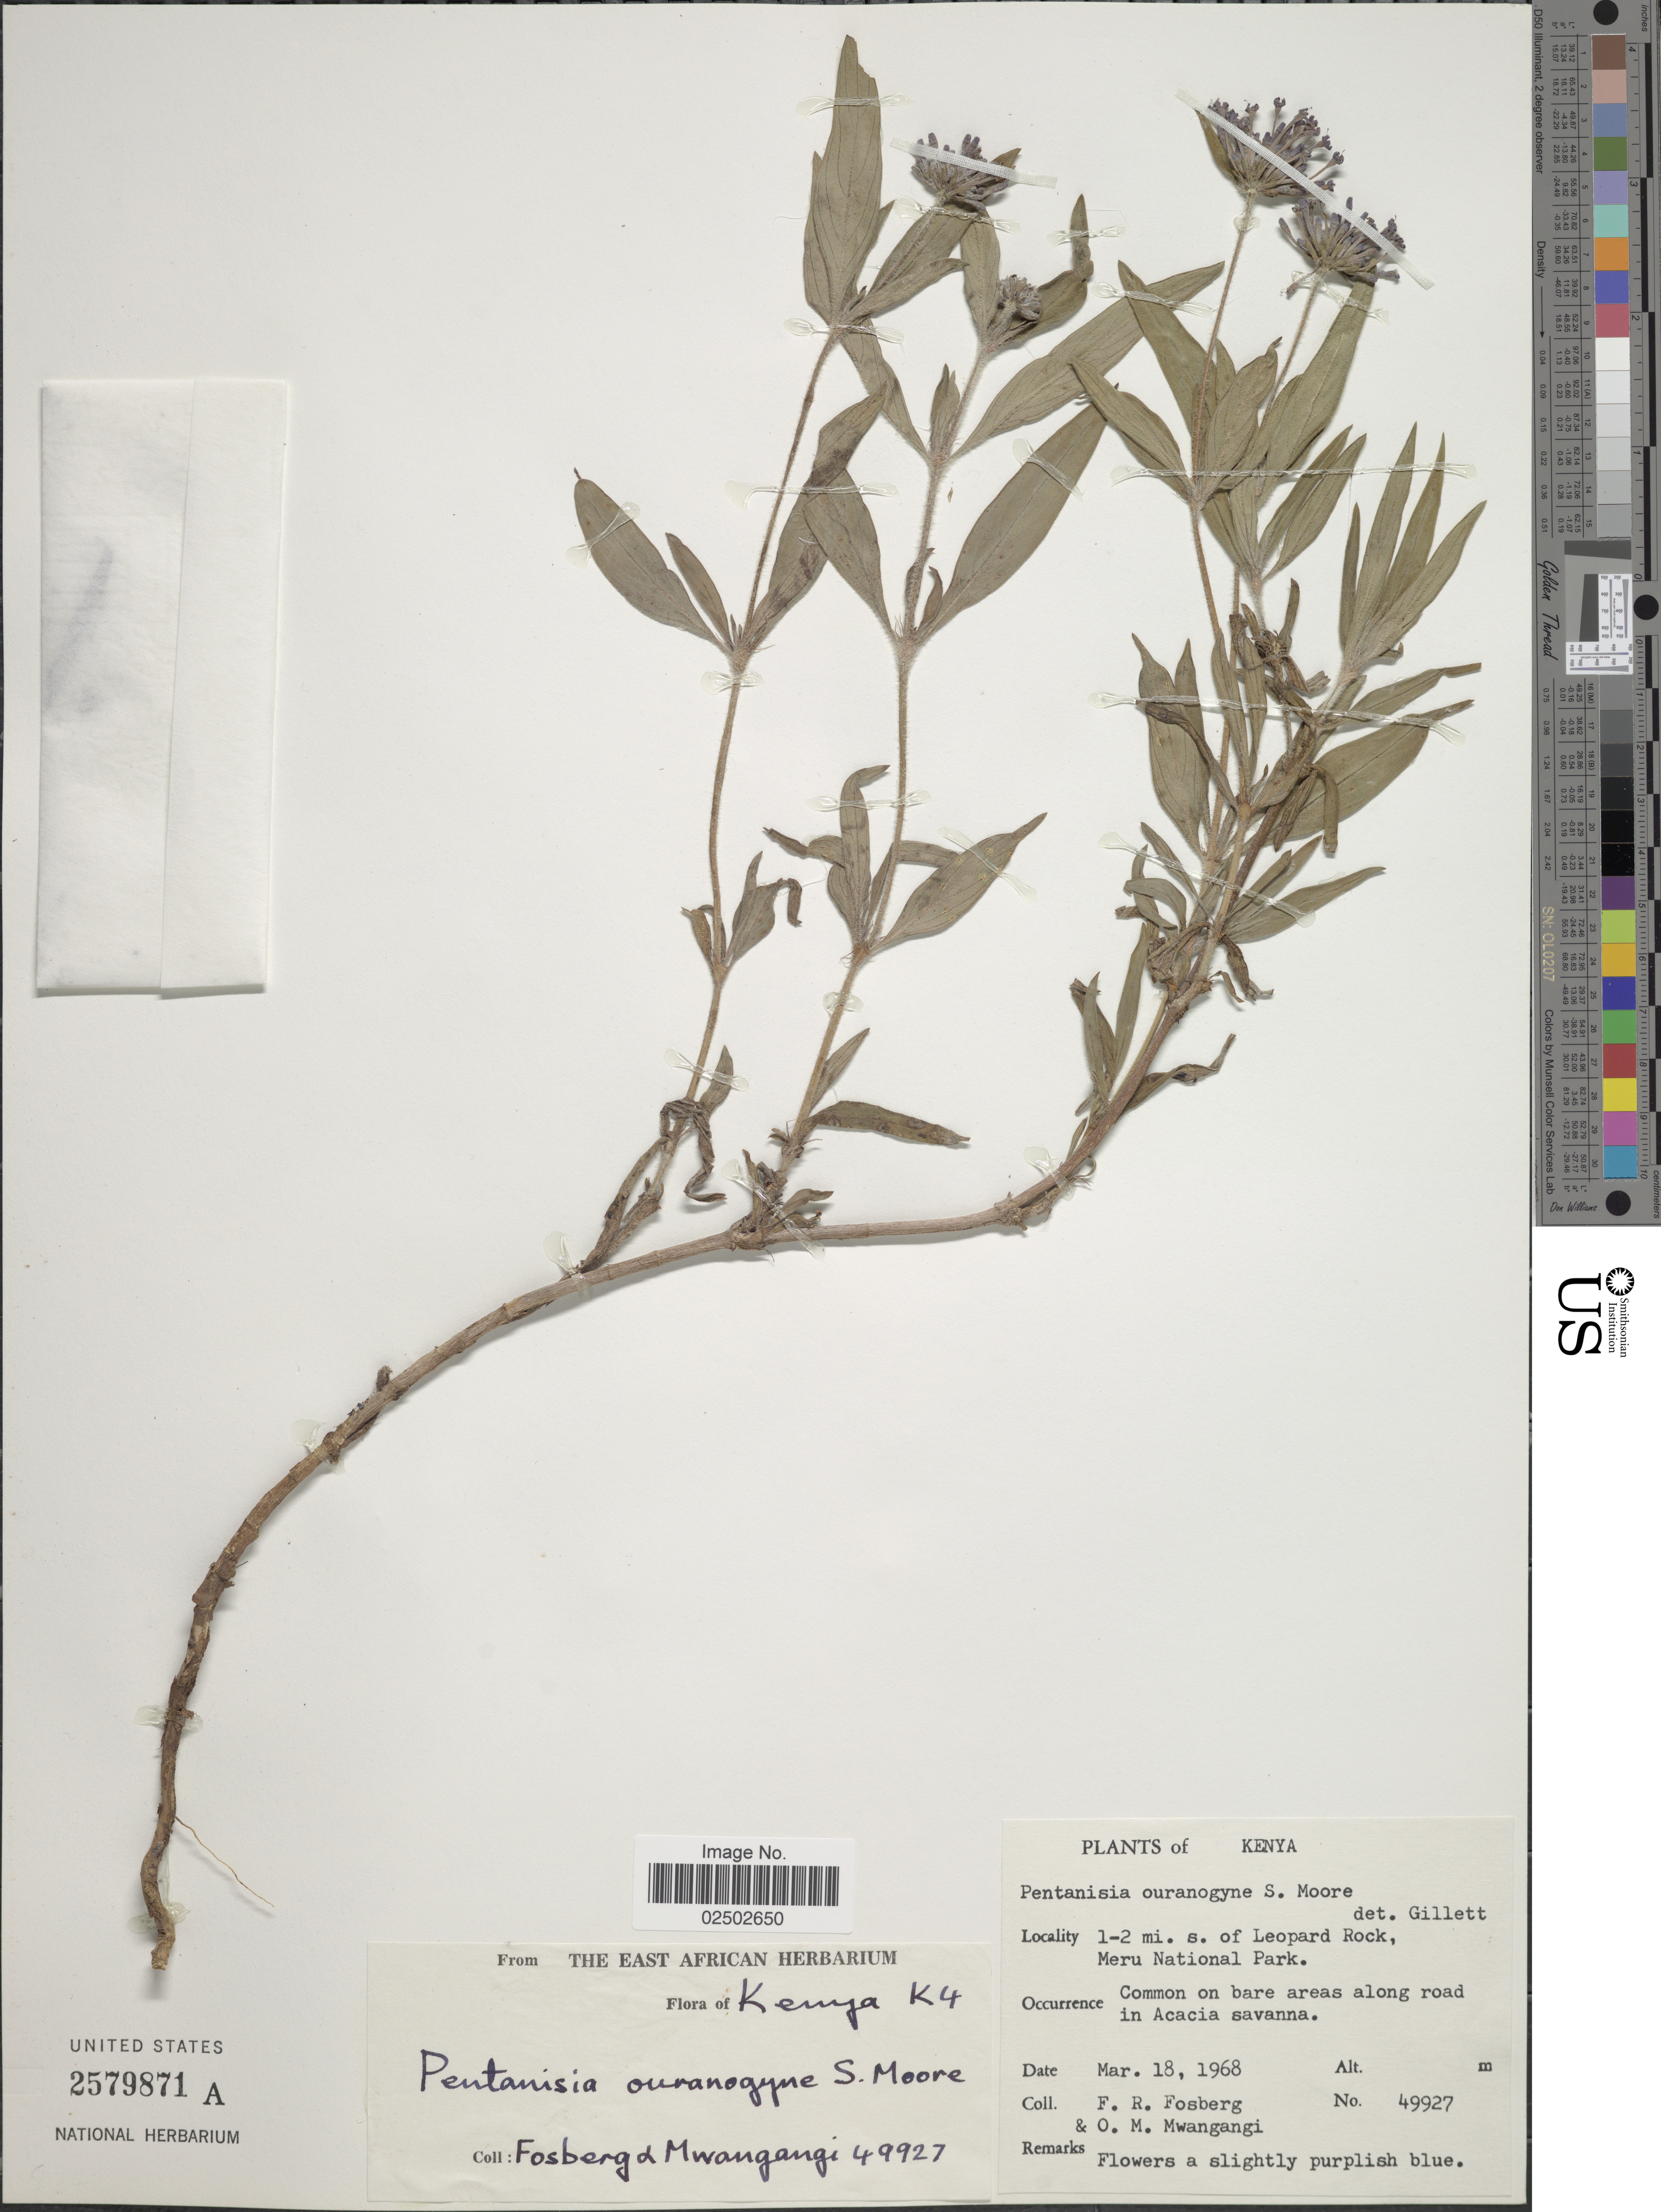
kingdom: Plantae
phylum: Tracheophyta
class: Magnoliopsida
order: Gentianales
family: Rubiaceae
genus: Pentanisia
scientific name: Pentanisia ouranogyne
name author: S. Moore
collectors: F. R. Fosberg & O. M. Mwangangi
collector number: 49927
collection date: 1968-03-18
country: Kenya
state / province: Meru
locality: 1-2 mi. s. of Leopard Rock, Meru National Park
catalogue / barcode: US 2579871A